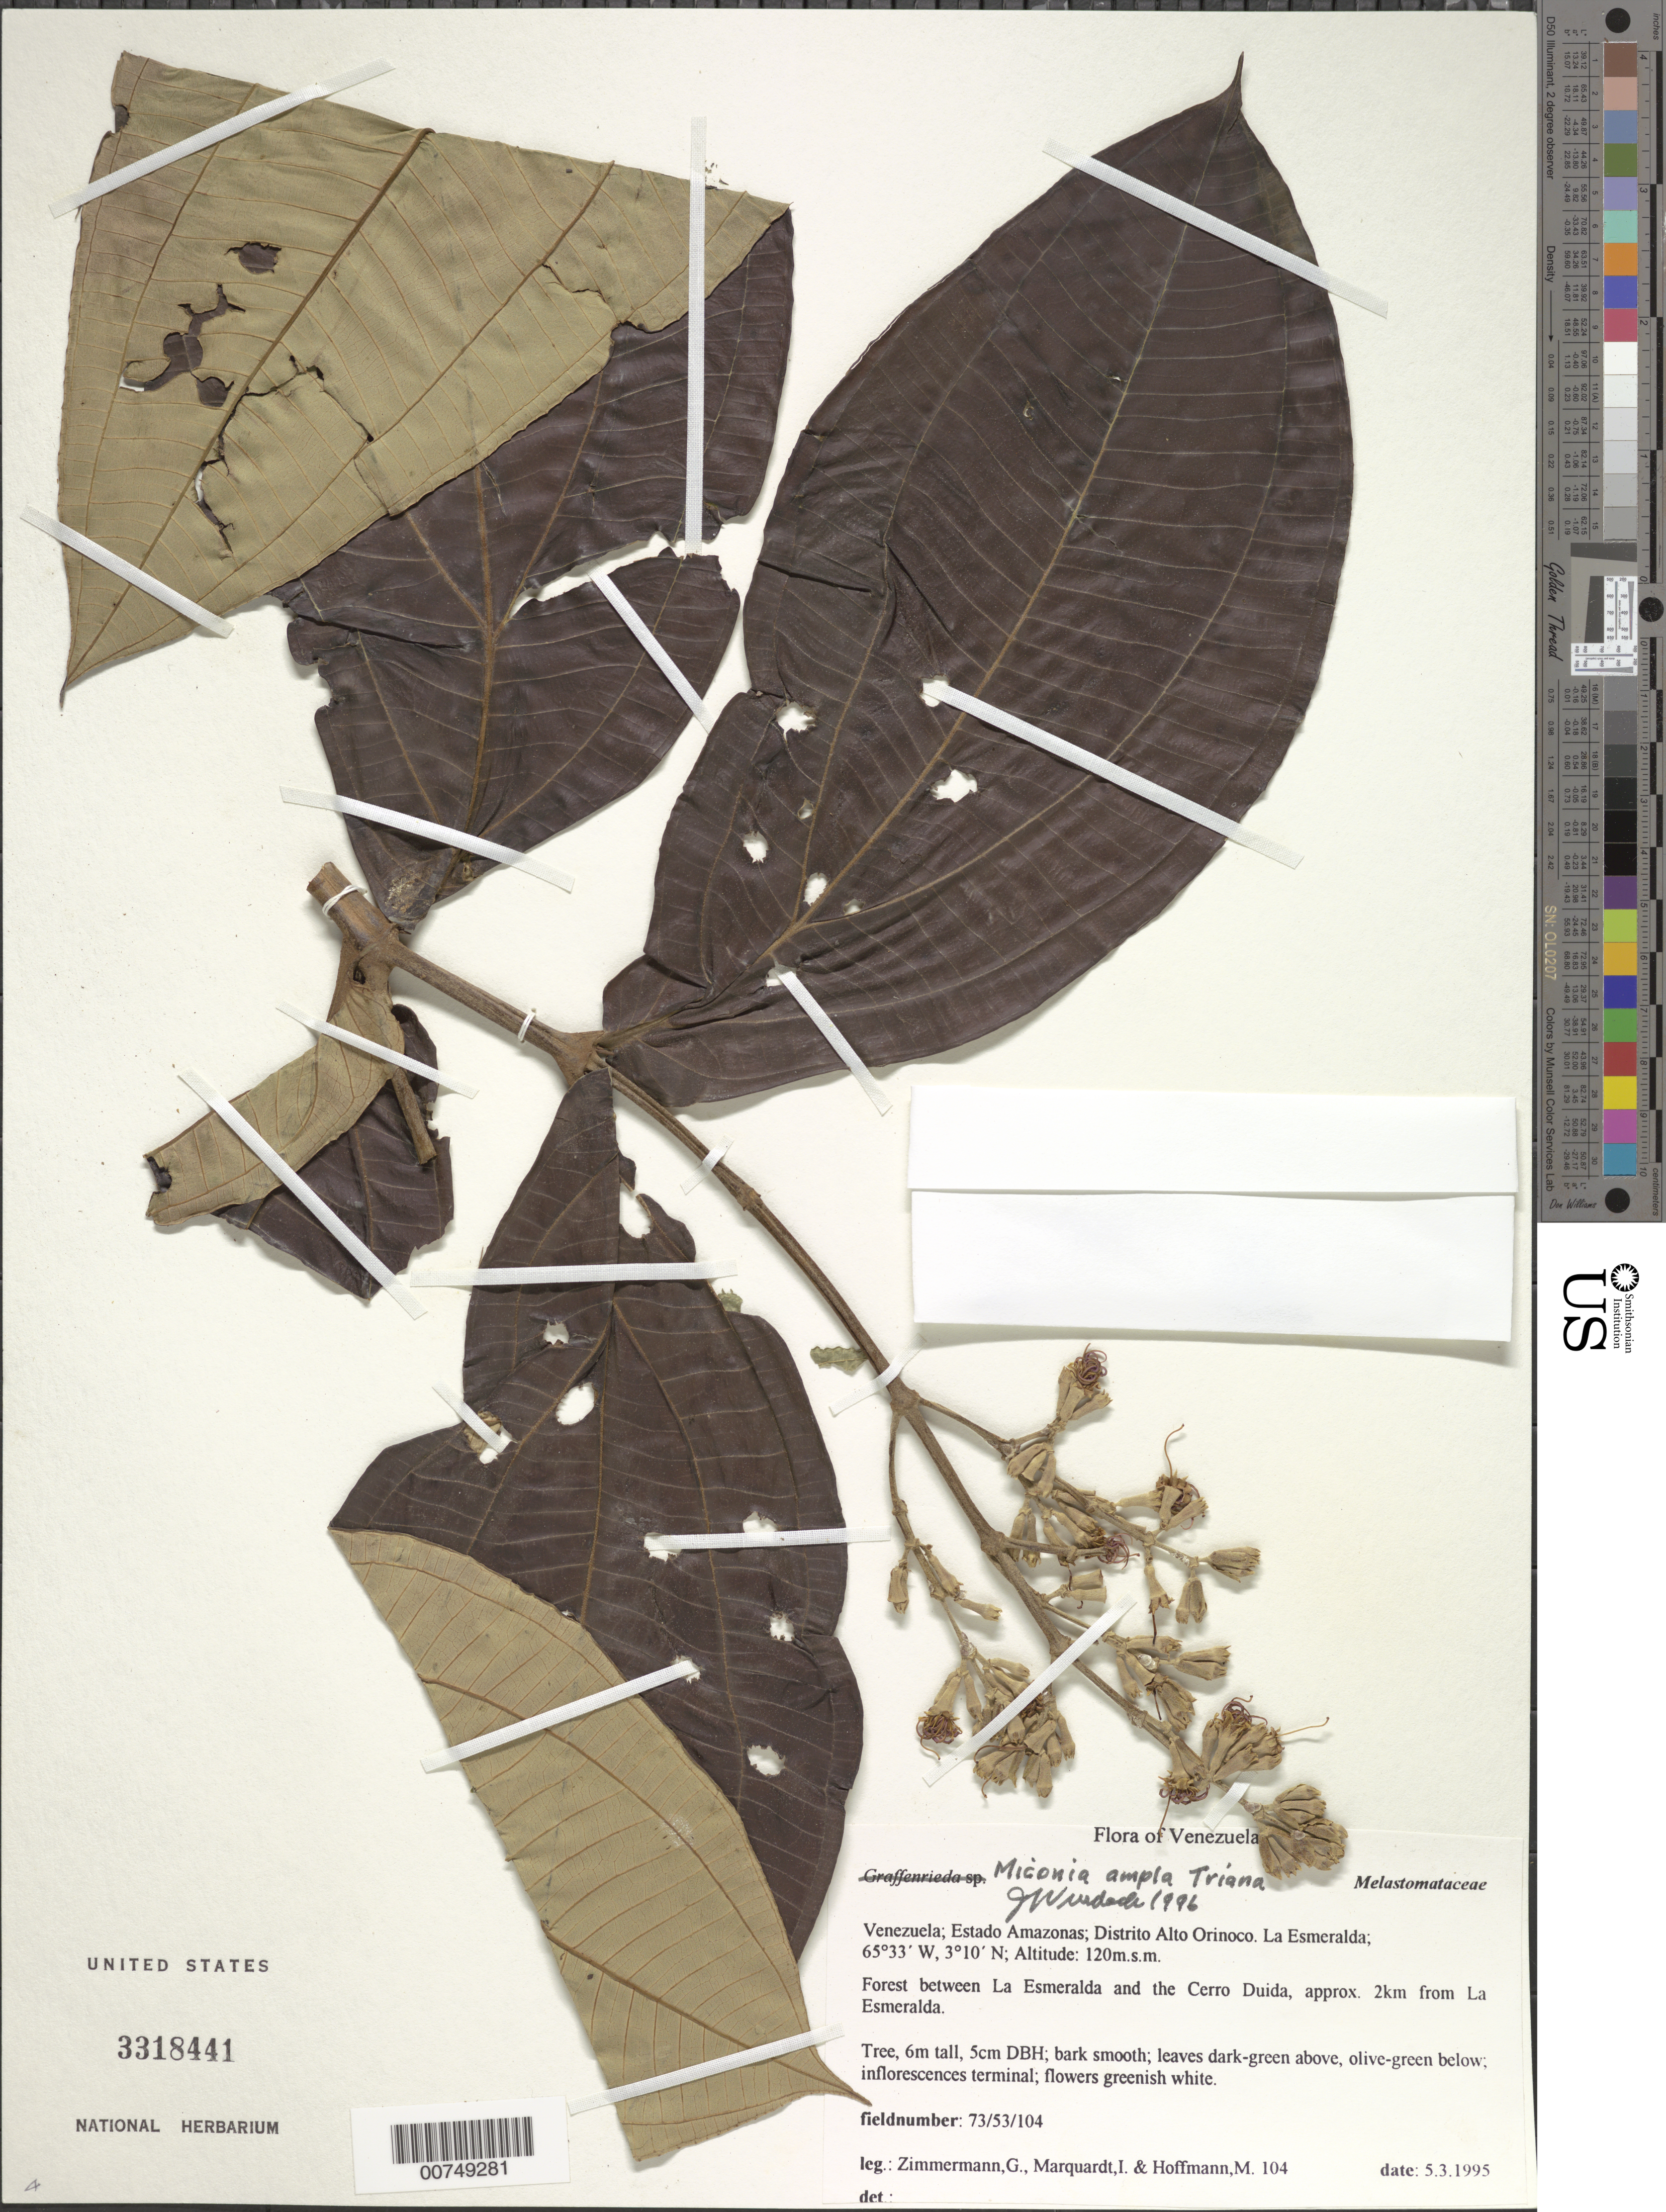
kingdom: Plantae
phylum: Tracheophyta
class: Magnoliopsida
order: Myrtales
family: Melastomataceae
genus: Miconia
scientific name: Miconia ampla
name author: Triana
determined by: Wurdack, John J., (US), US (UNITED STATES)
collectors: G. Zimmermann, I. Marquardt & M. Hoffman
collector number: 104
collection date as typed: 5-Mar-95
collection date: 1995-03-05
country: Venezuela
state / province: Amazonas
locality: Distr. Alto Orinoco, aprox 2 km from La Esmerelda between La Esmerelda and the Cerro Duida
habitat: Forest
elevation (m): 120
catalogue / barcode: US 3318441